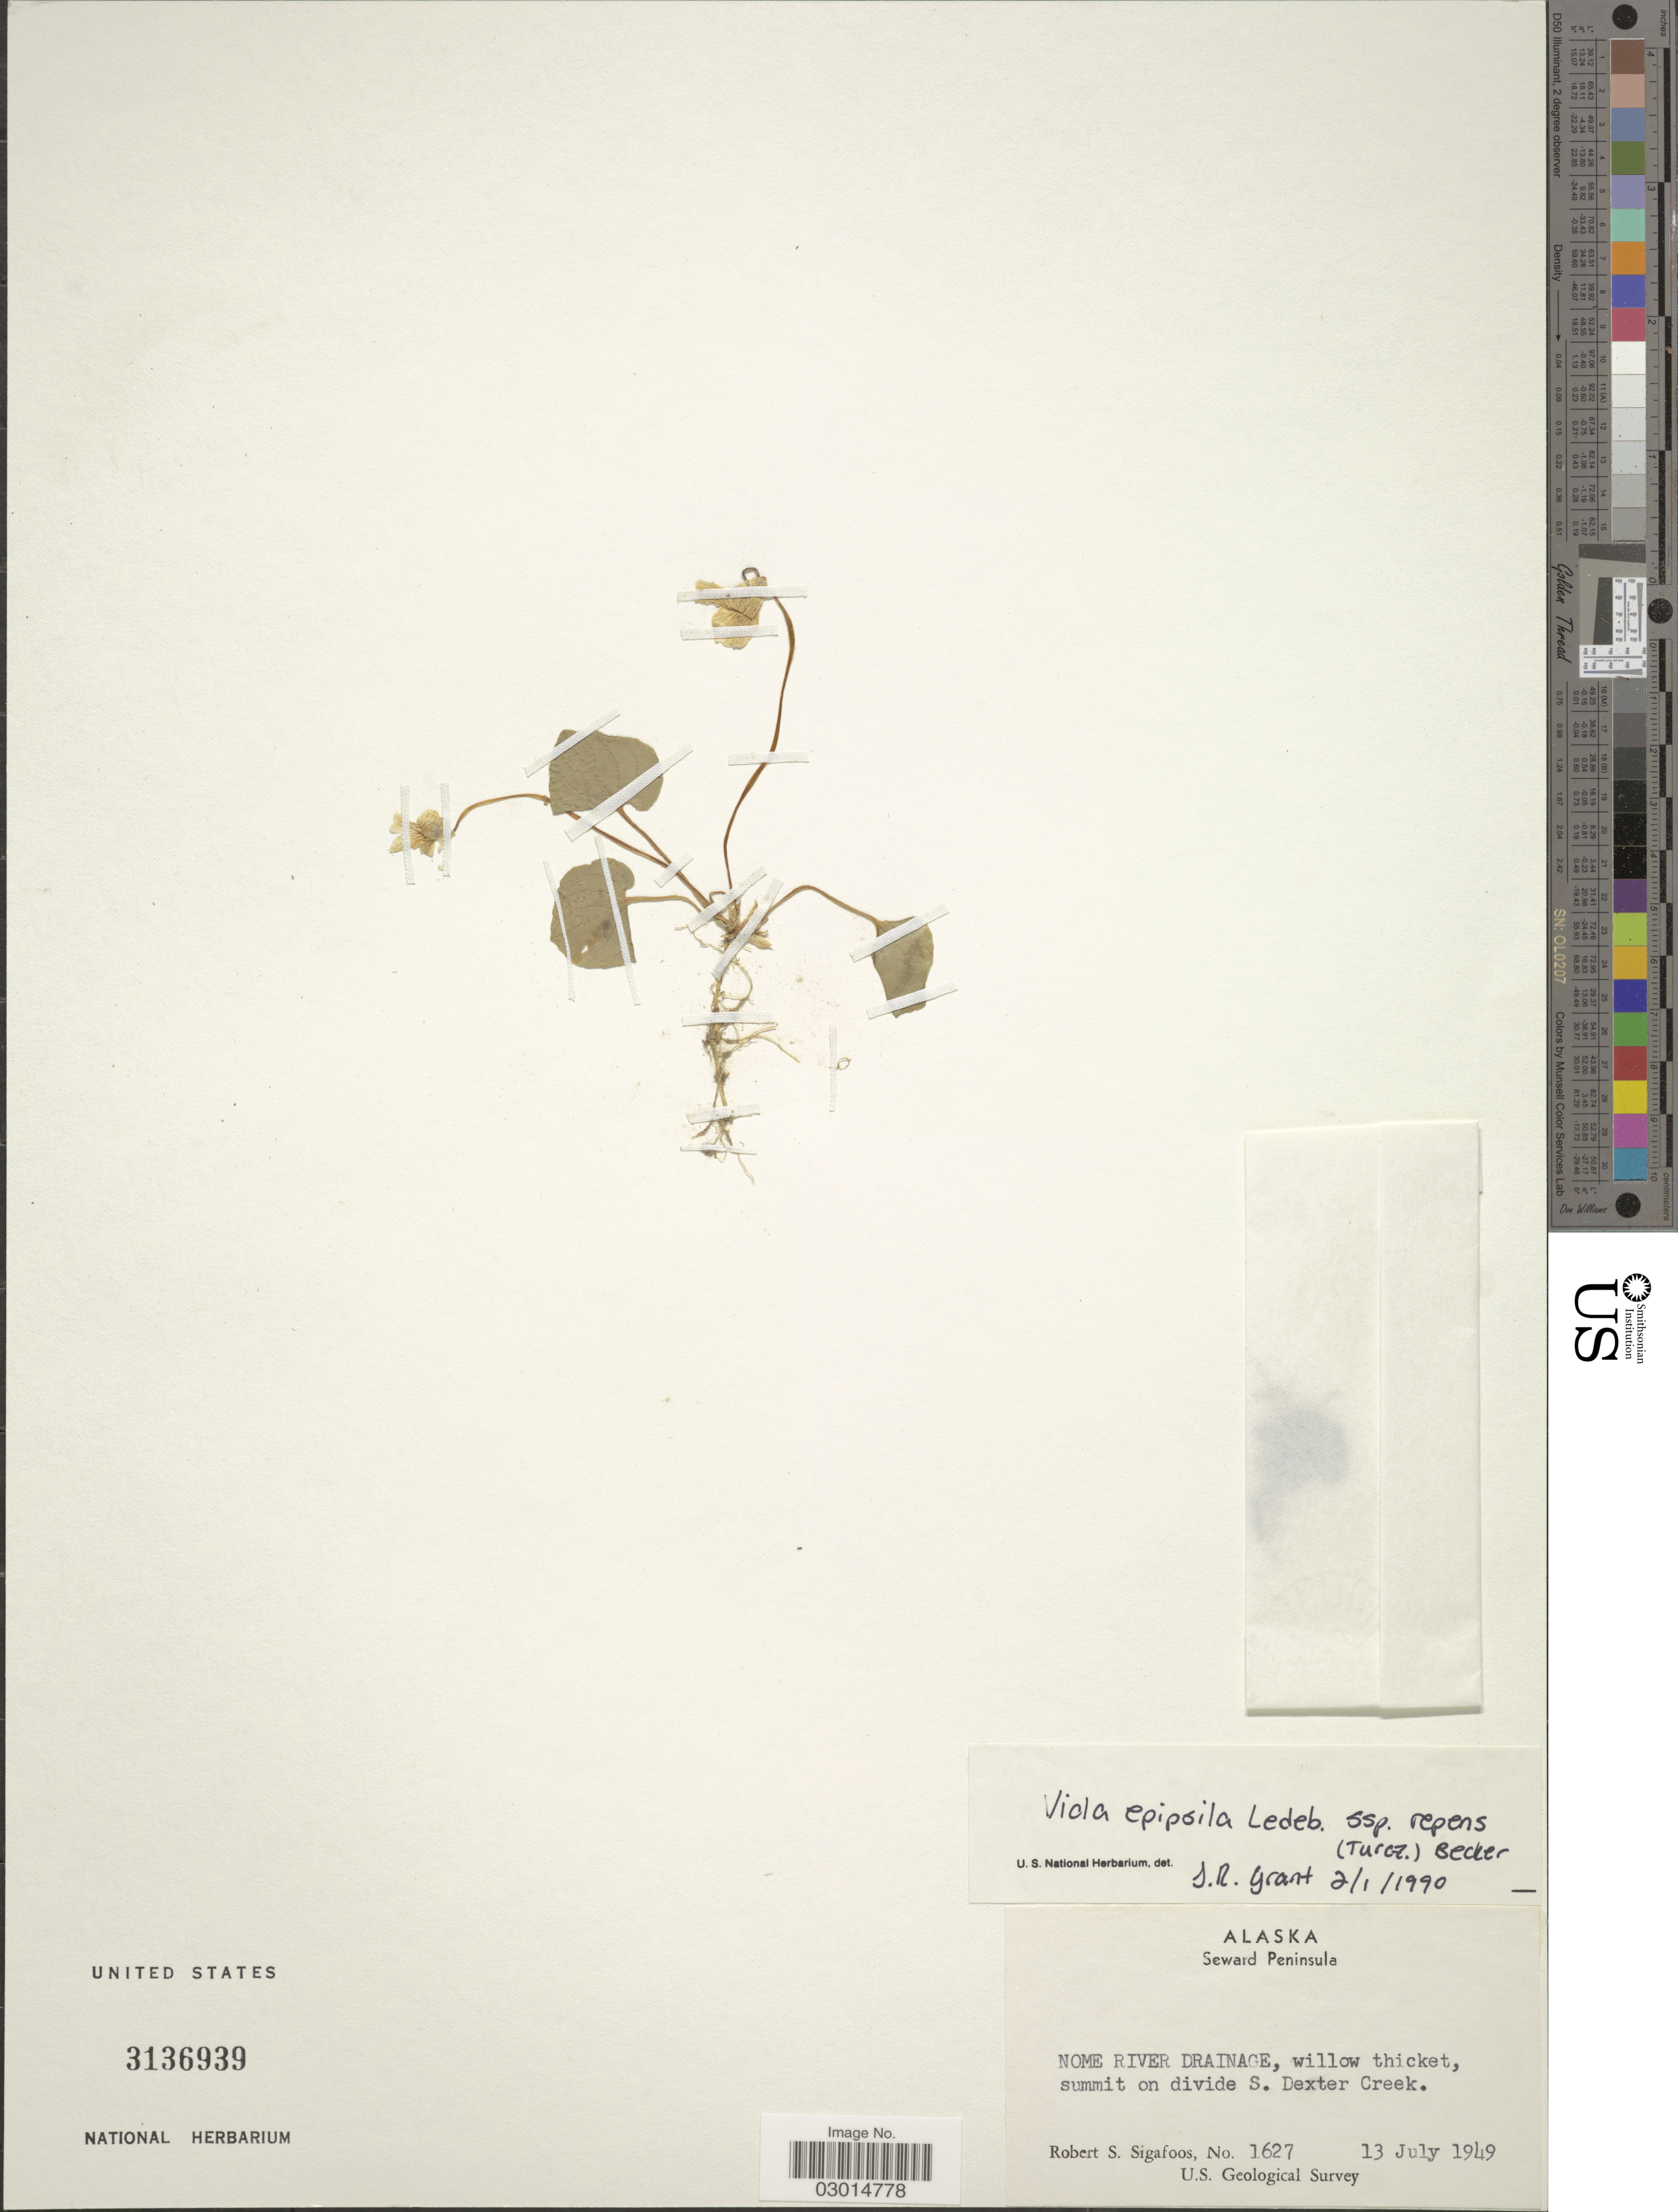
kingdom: Plantae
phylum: Tracheophyta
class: Magnoliopsida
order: Malpighiales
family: Violaceae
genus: Viola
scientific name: Viola epipsila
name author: Ledeb.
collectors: R. Sigafoos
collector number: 1627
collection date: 1949-07-13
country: United States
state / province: Alaska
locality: Seward Peninsula. Nome River Drainage, willow thicket, summit on divide S. Dexter Creek.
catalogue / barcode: US 3136939